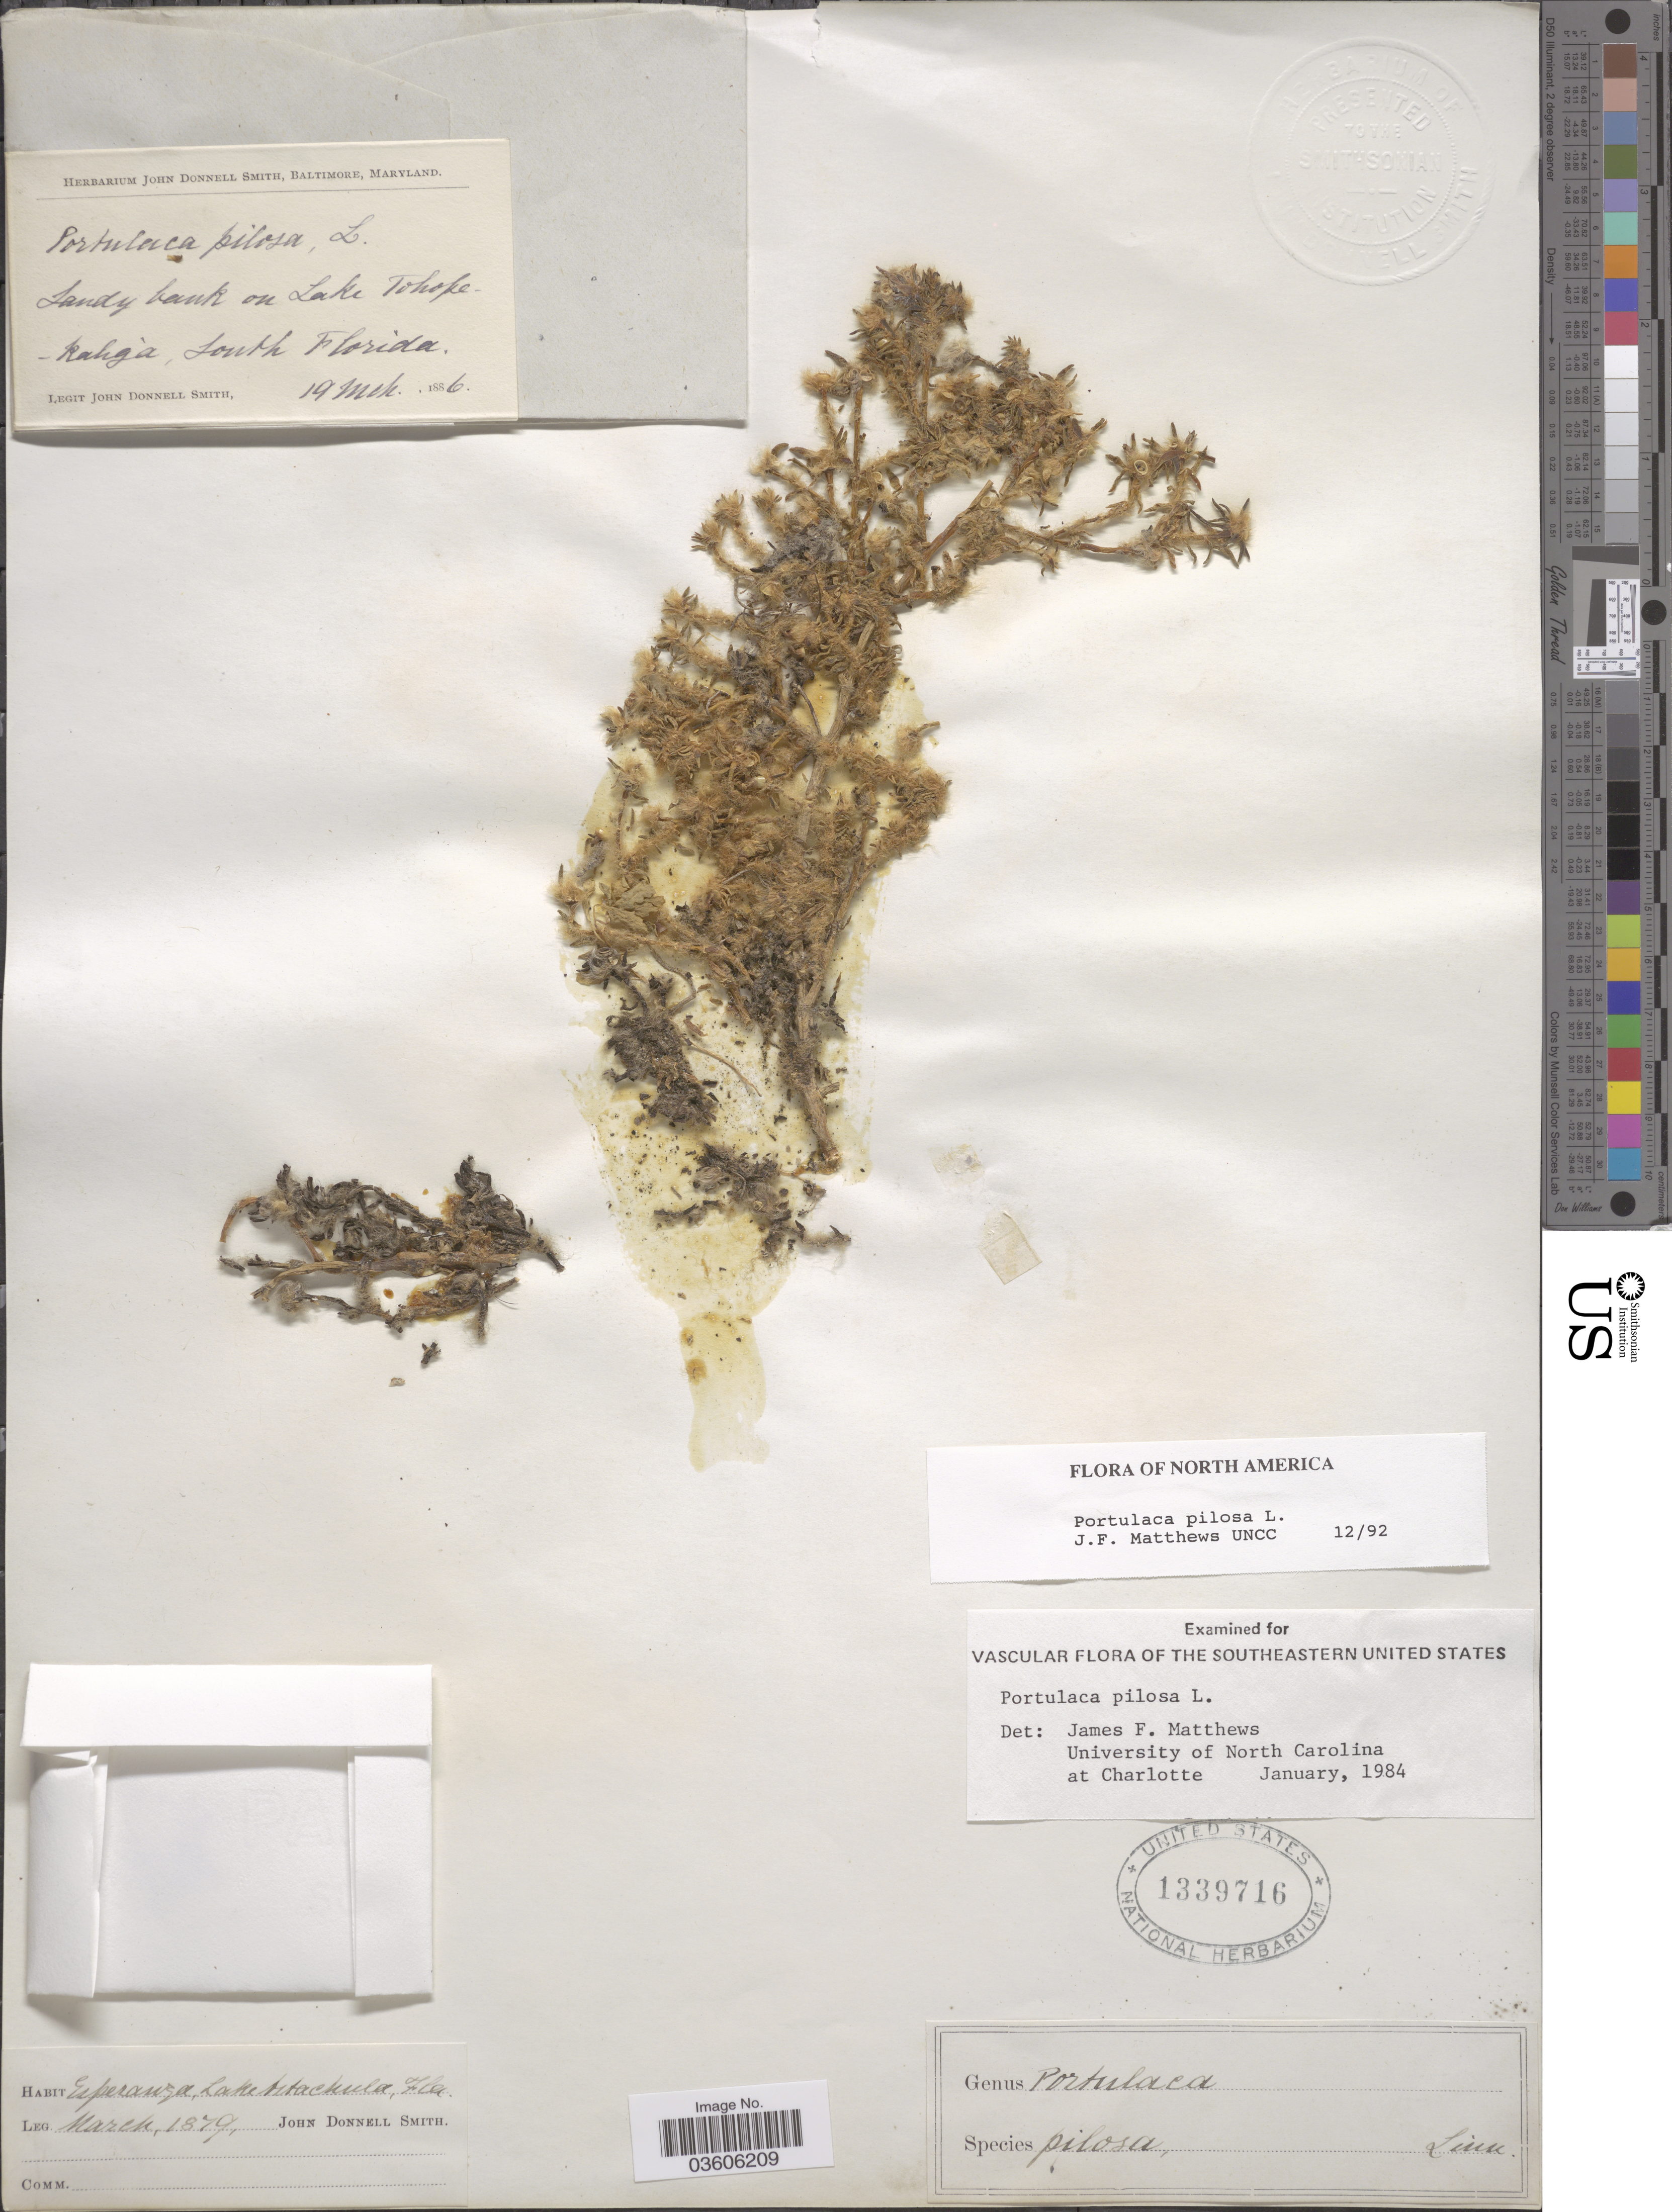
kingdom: Plantae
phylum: Tracheophyta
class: Magnoliopsida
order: Caryophyllales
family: Portulacaceae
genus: Portulaca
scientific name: Portulaca pilosa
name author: L.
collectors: J. Donnell Smith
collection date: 1886-03-19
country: United States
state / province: Florida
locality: On Lake Tohopekaliga, South Florida.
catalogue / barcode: US 1339716-2